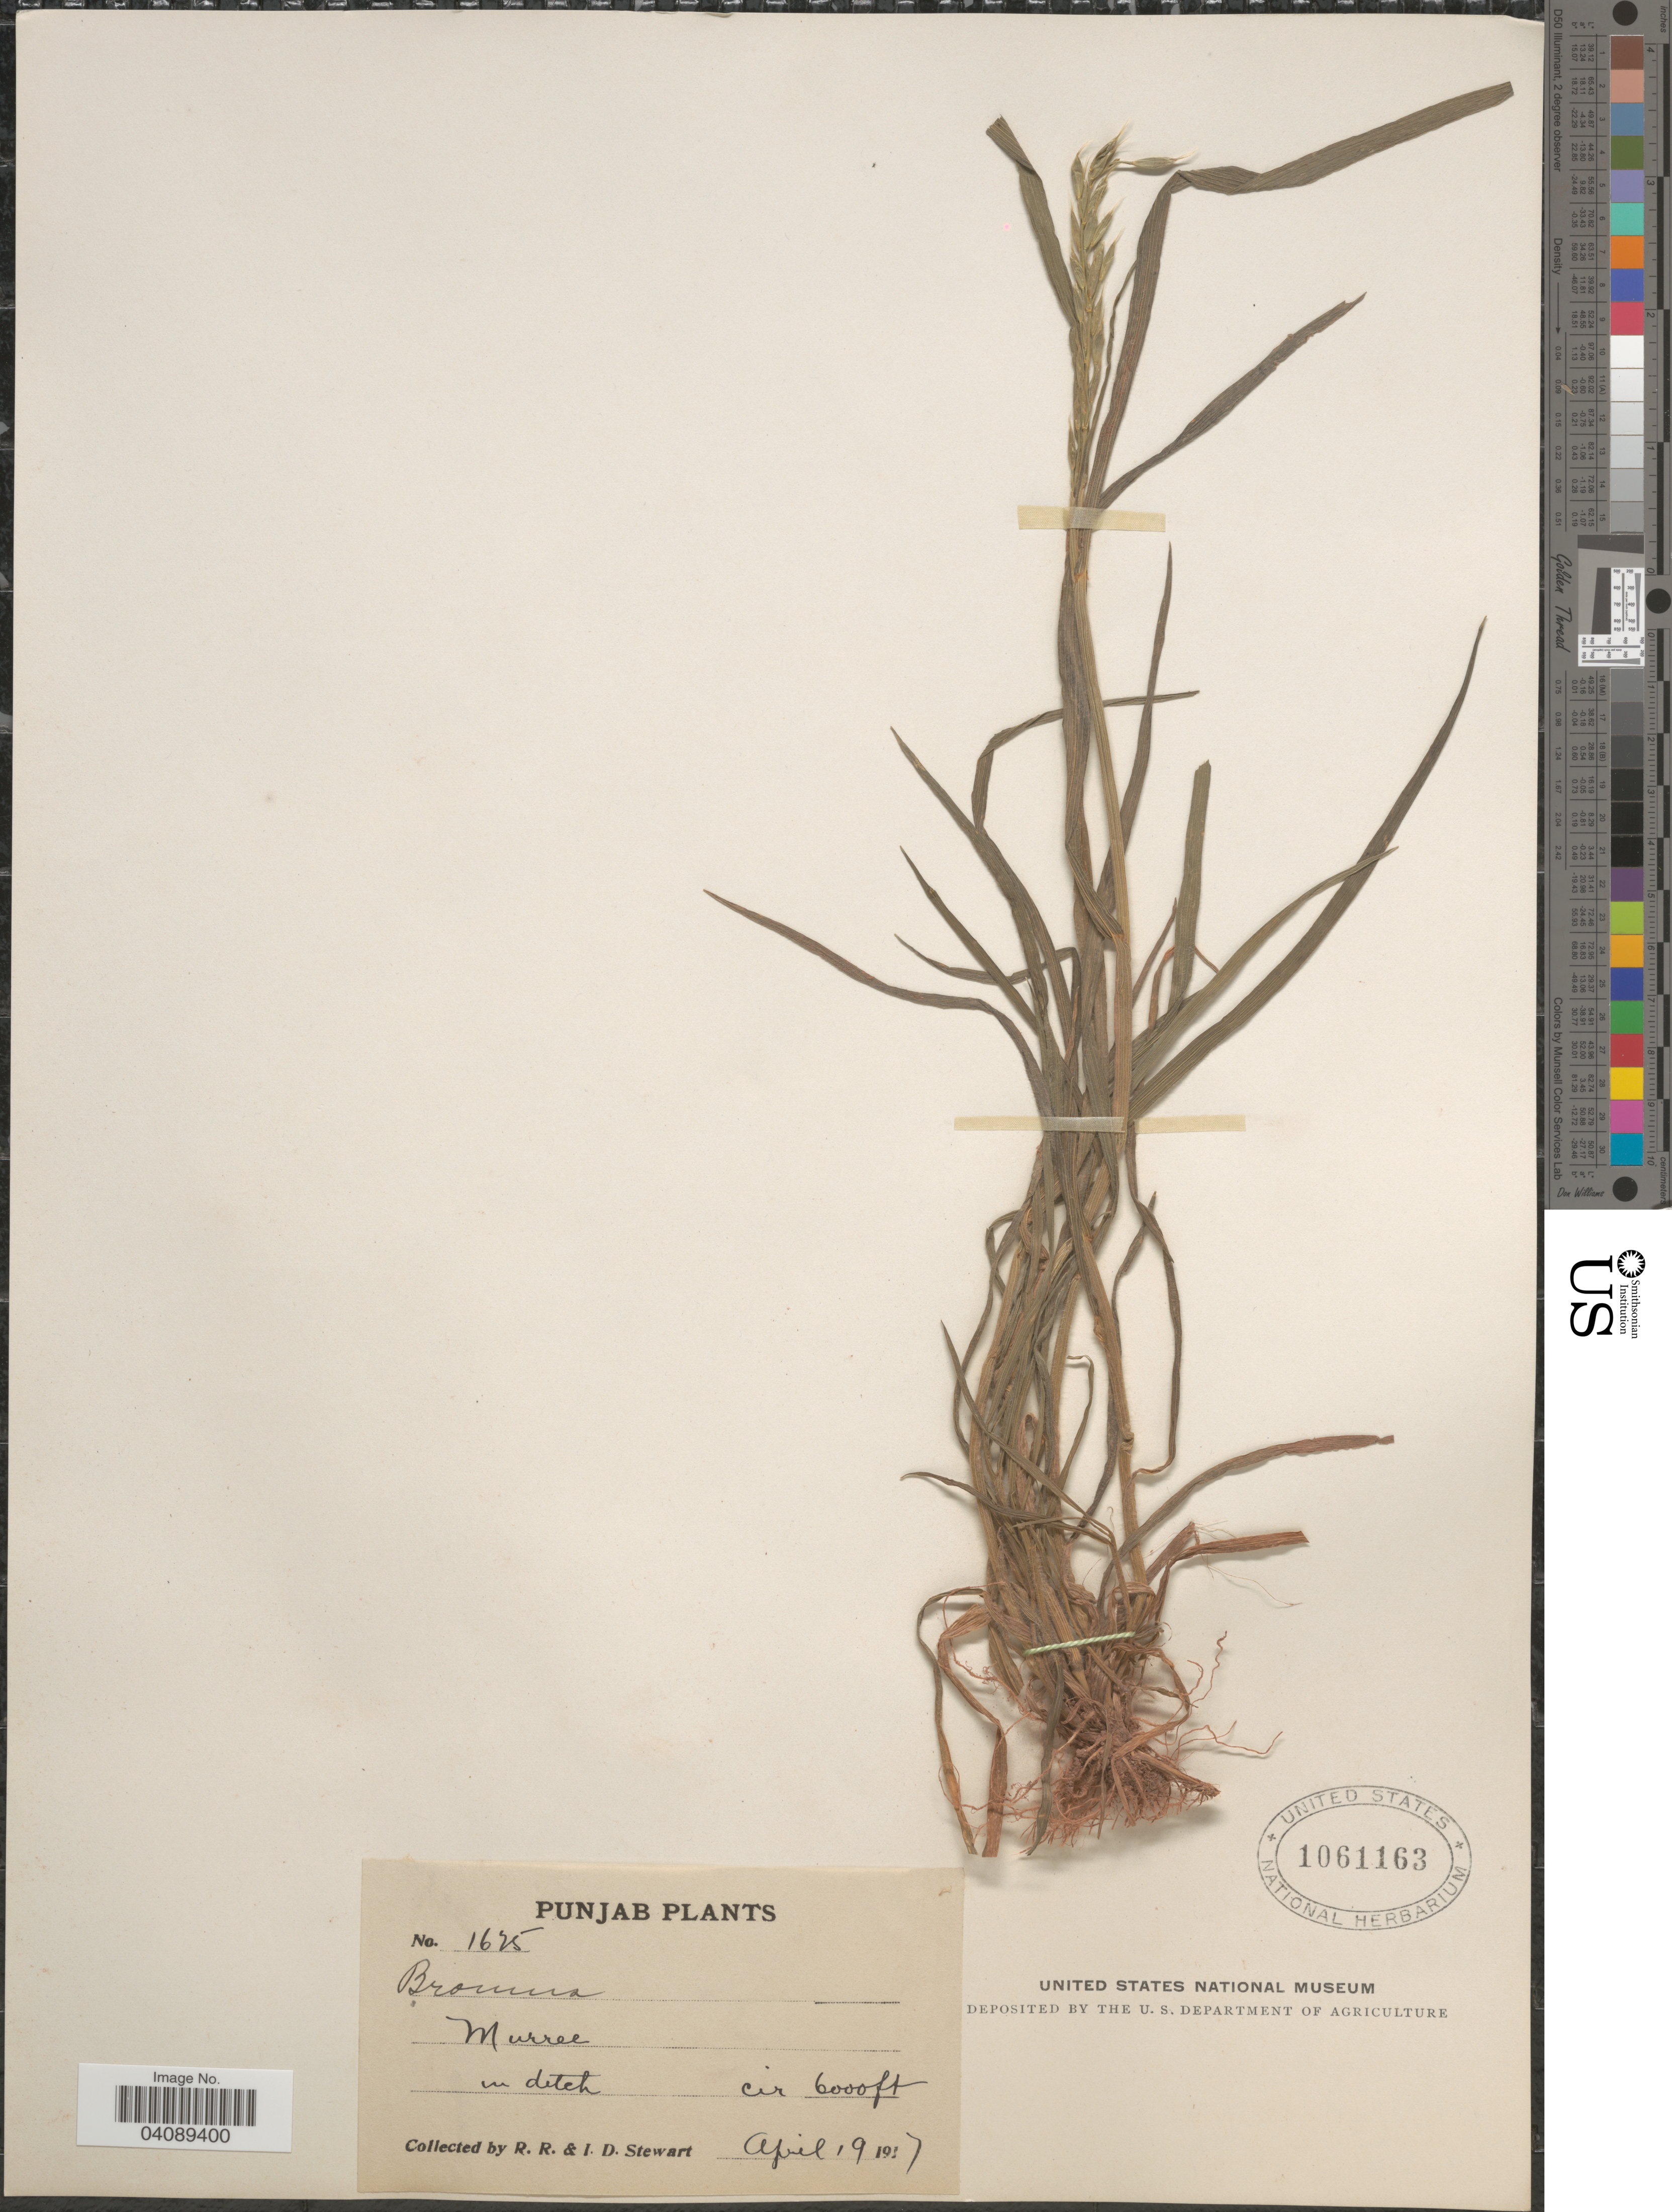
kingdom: Plantae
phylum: Tracheophyta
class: Liliopsida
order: Poales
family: Poaceae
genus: Bromus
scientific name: Bromus sp.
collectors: R. Stewart & I. Stewart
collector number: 1625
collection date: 1917-04-19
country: Pakistan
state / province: Punjab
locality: Murree. In ditch.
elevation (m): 1829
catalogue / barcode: US 1061163